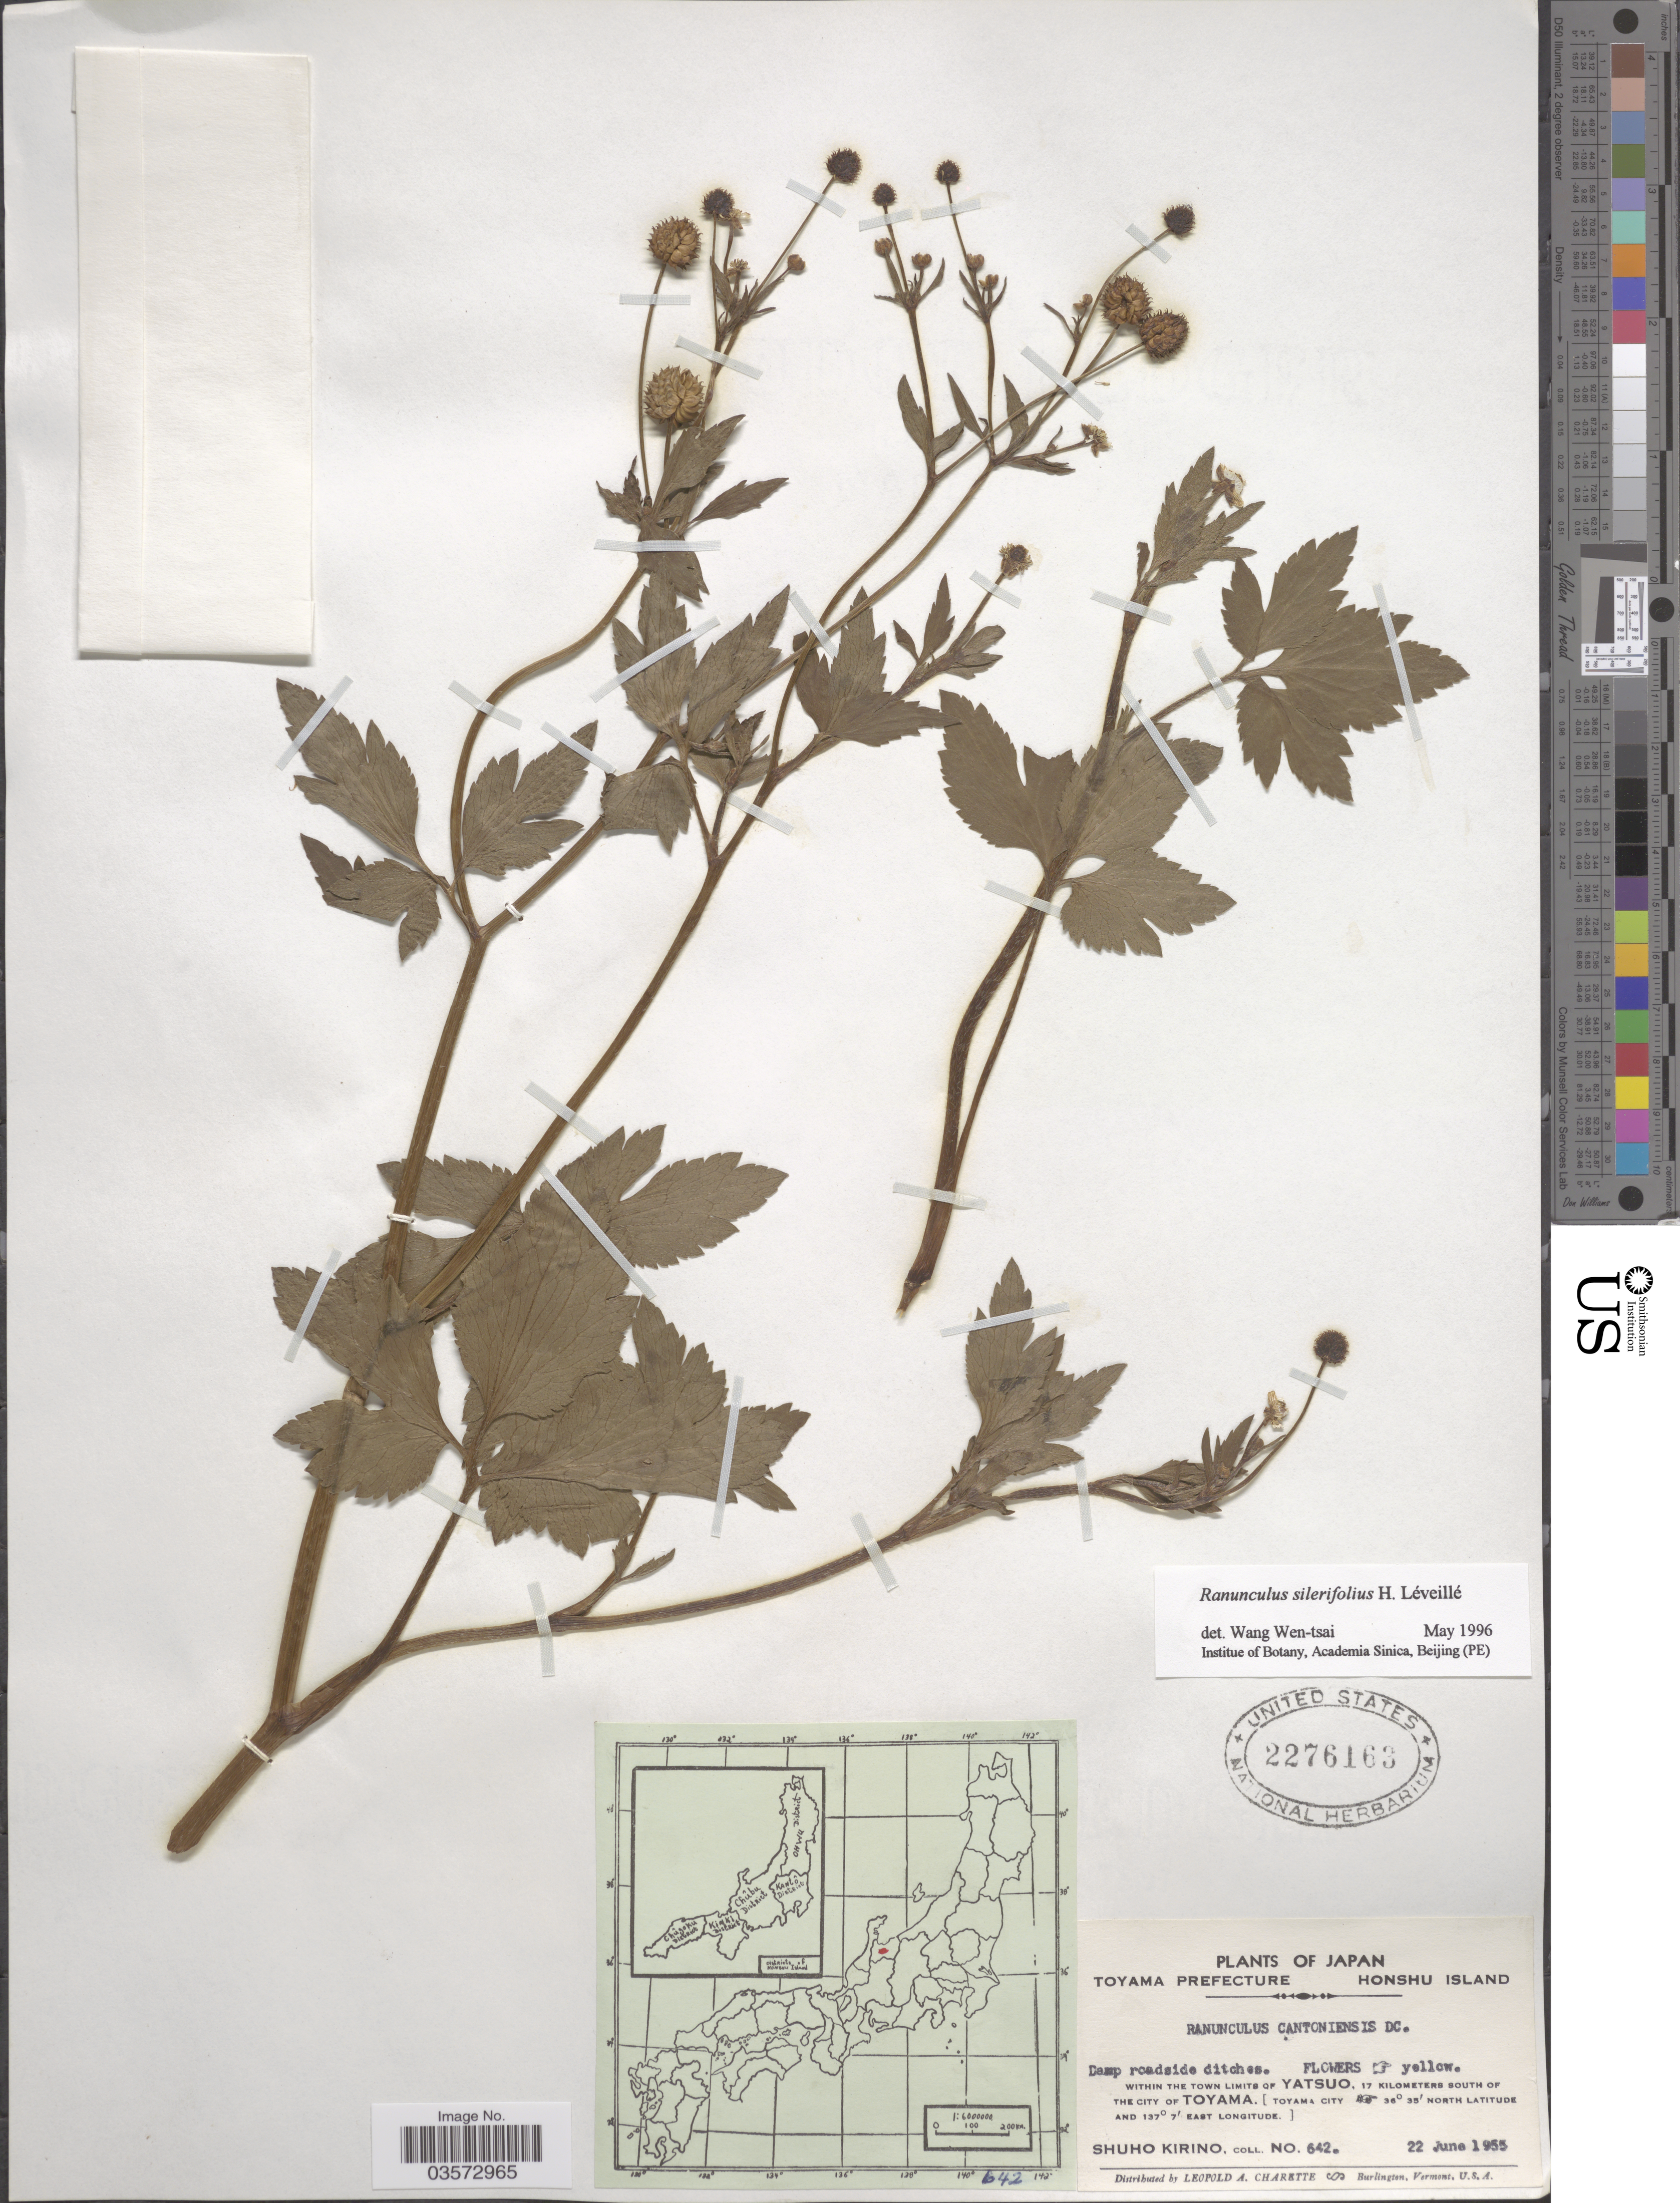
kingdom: Plantae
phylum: Tracheophyta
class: Magnoliopsida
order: Ranunculales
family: Ranunculaceae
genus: Ranunculus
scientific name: Ranunculus silerifolius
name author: H. Lév.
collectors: S. Kirino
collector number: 642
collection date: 1955-06-22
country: Japan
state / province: Toyama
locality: Toyama Prefecture. Honshu Island. Within the town limits of Yatsuo, 17 kilometers south of the city of Toyama. [Toyama City].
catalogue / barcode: US 2276163